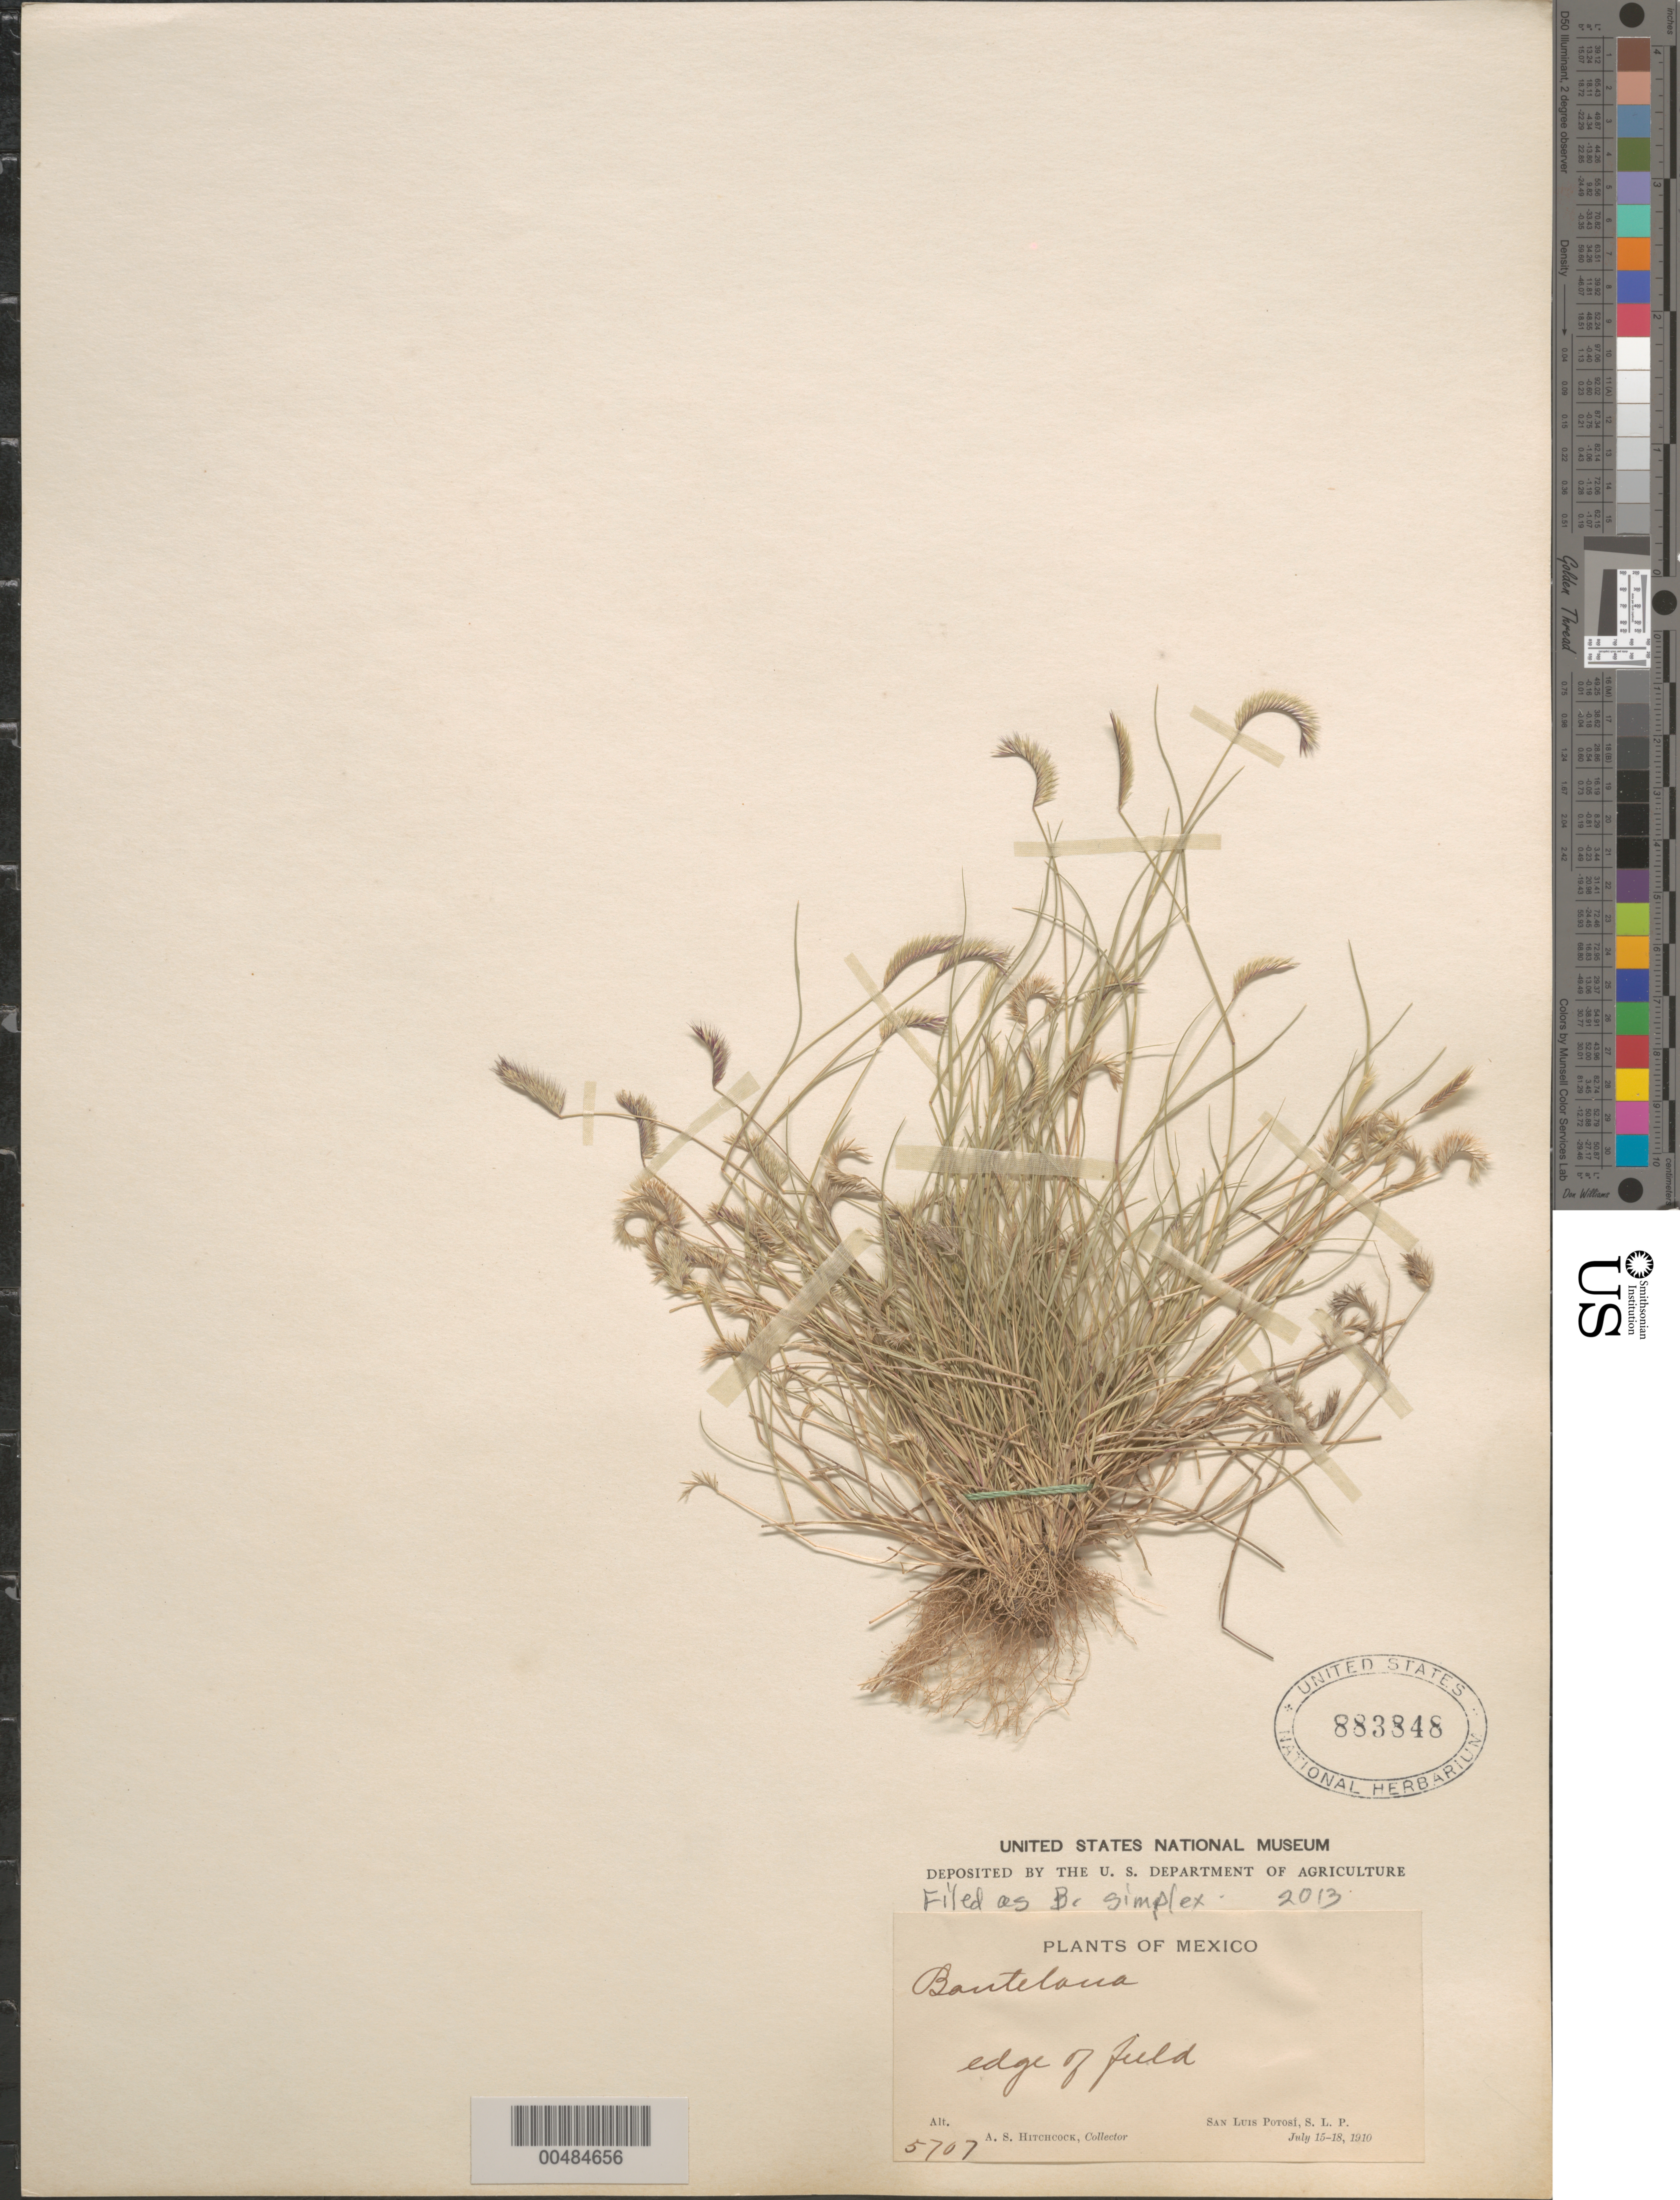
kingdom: Plantae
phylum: Tracheophyta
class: Liliopsida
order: Poales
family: Poaceae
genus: Bouteloua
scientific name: Bouteloua simplex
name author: Lag.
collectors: A. S. Hitchcock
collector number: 5707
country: Mexico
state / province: San Luis Potosí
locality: San Luis Potosí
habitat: edge of field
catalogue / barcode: US 883848